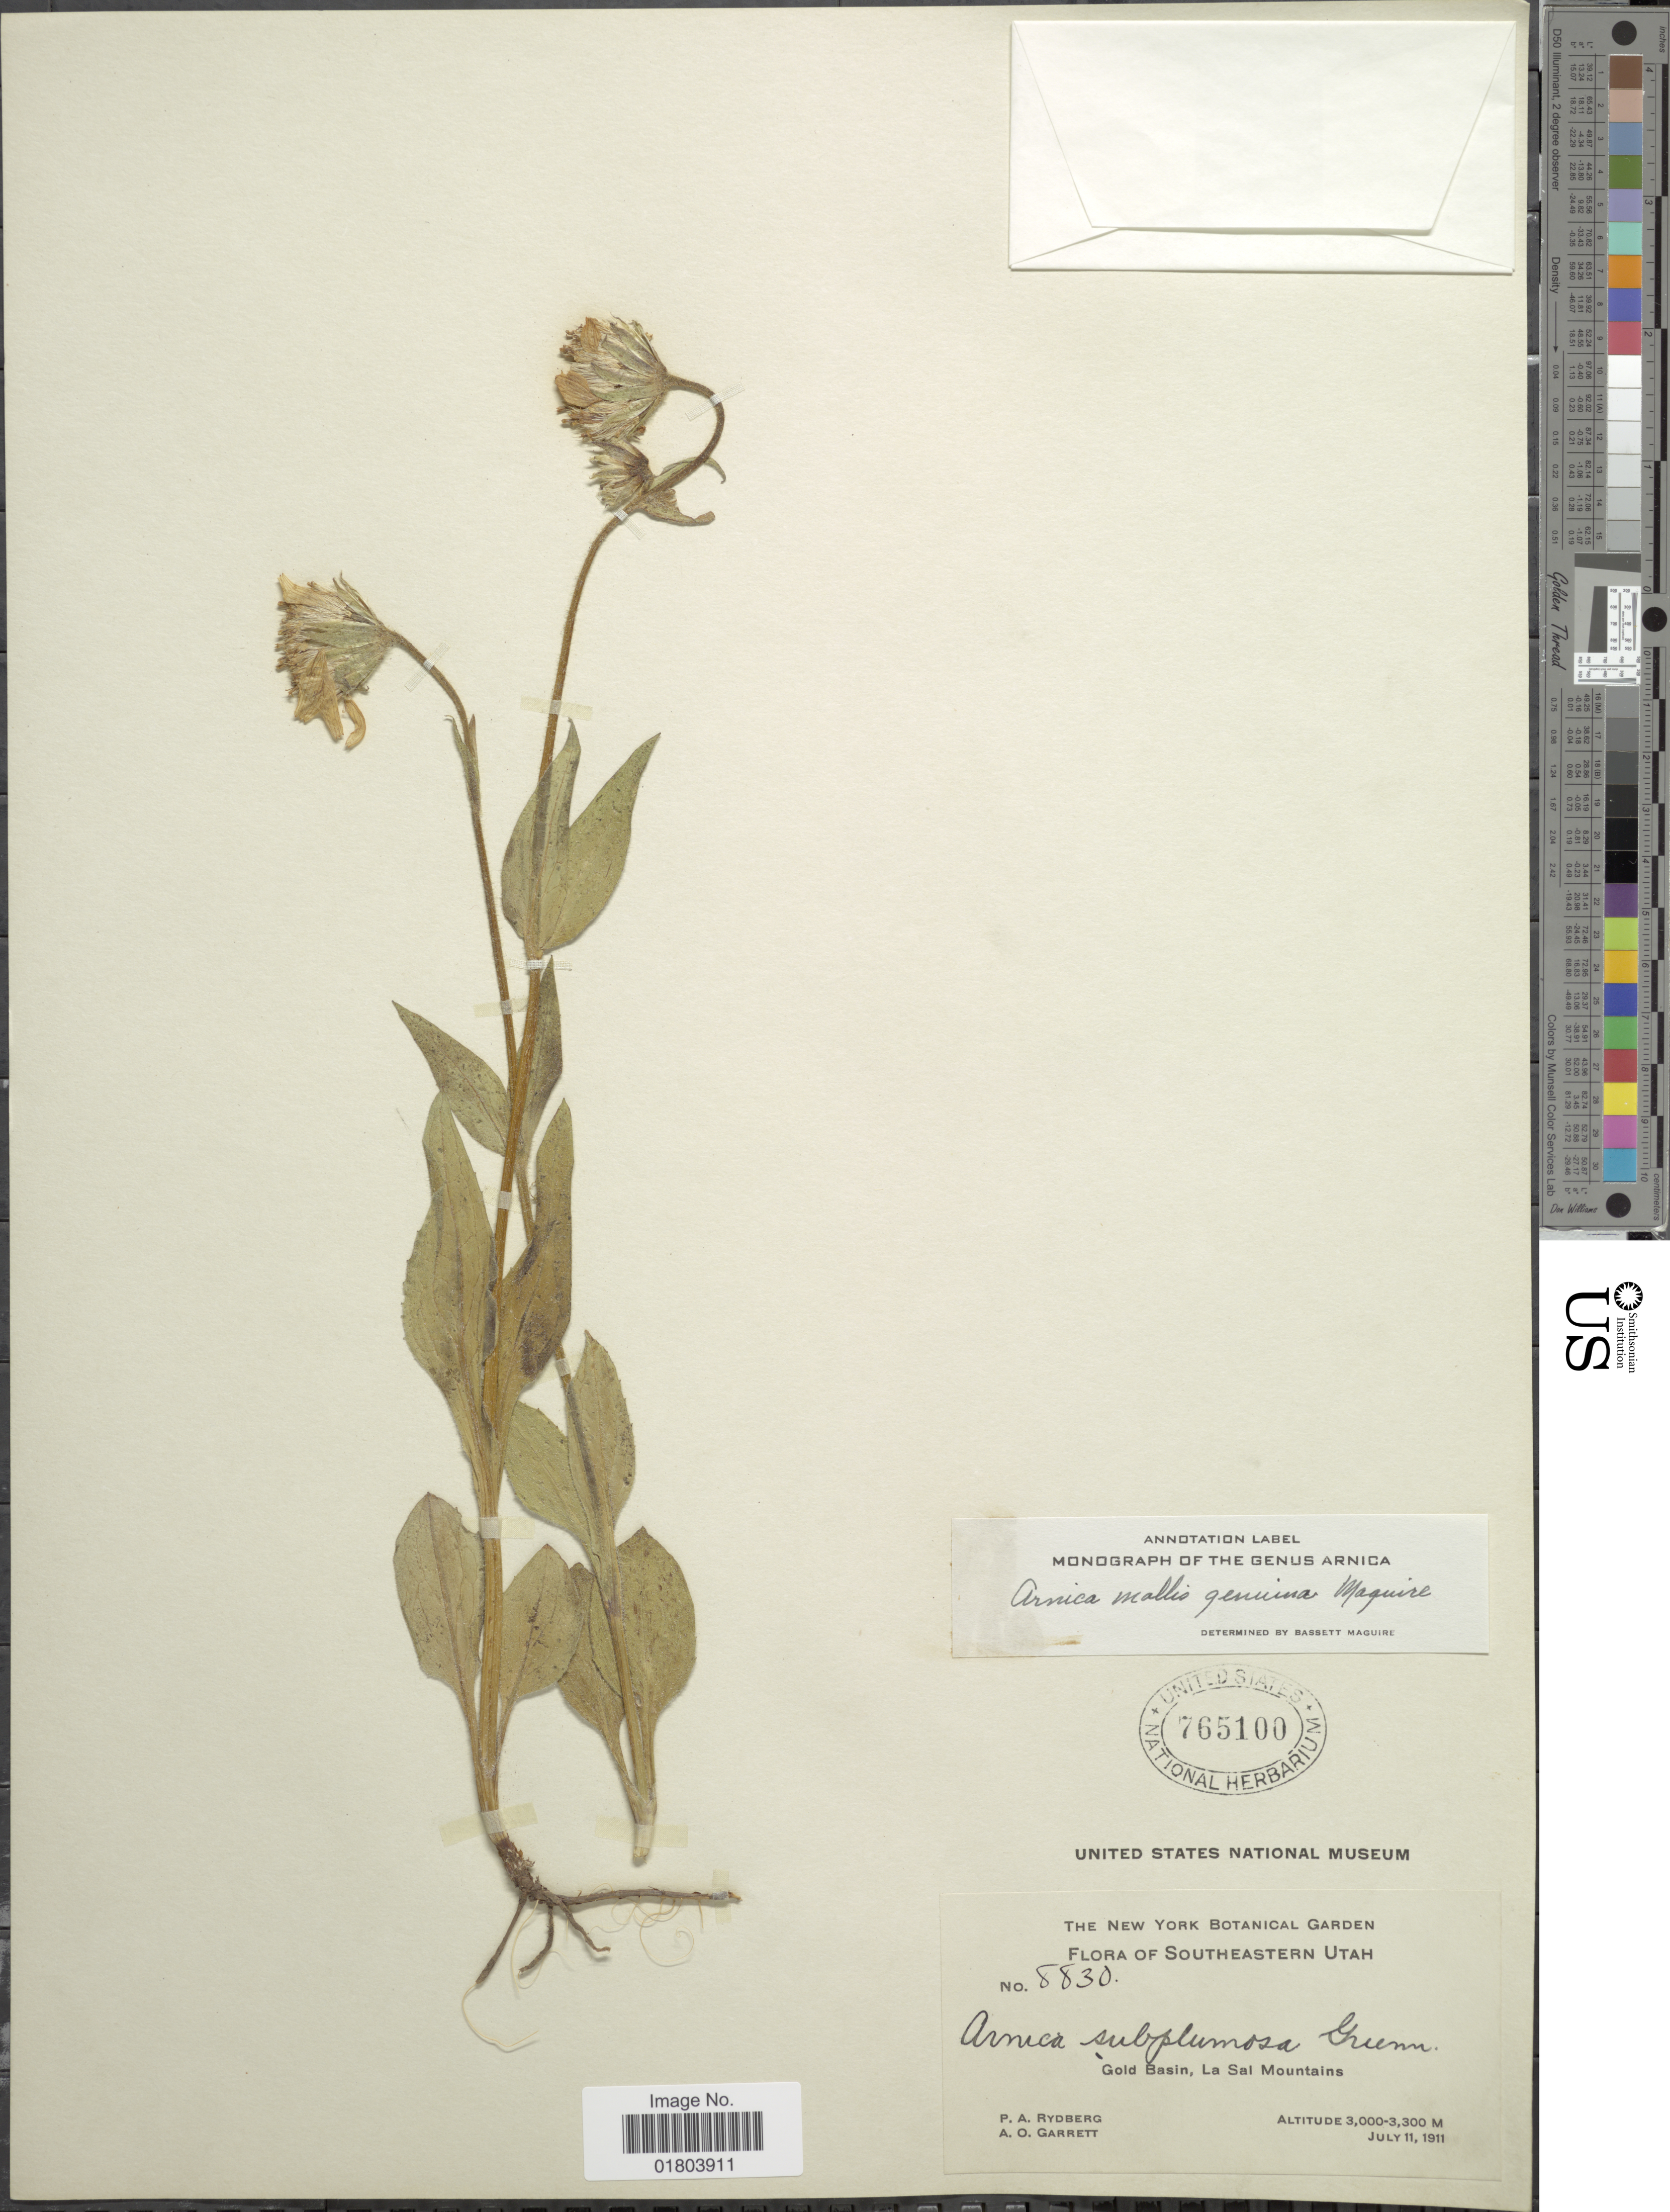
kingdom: Plantae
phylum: Tracheophyta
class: Magnoliopsida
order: Asterales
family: Asteraceae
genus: Arnica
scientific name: Arnica mollis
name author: Hook.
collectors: P. A. Rydberg & A. O. Garrett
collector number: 8830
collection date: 1911-07-11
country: United States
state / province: Utah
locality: Southeastern Utah, Gold Basin, La Sal Mountains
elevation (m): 3000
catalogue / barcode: US 765100